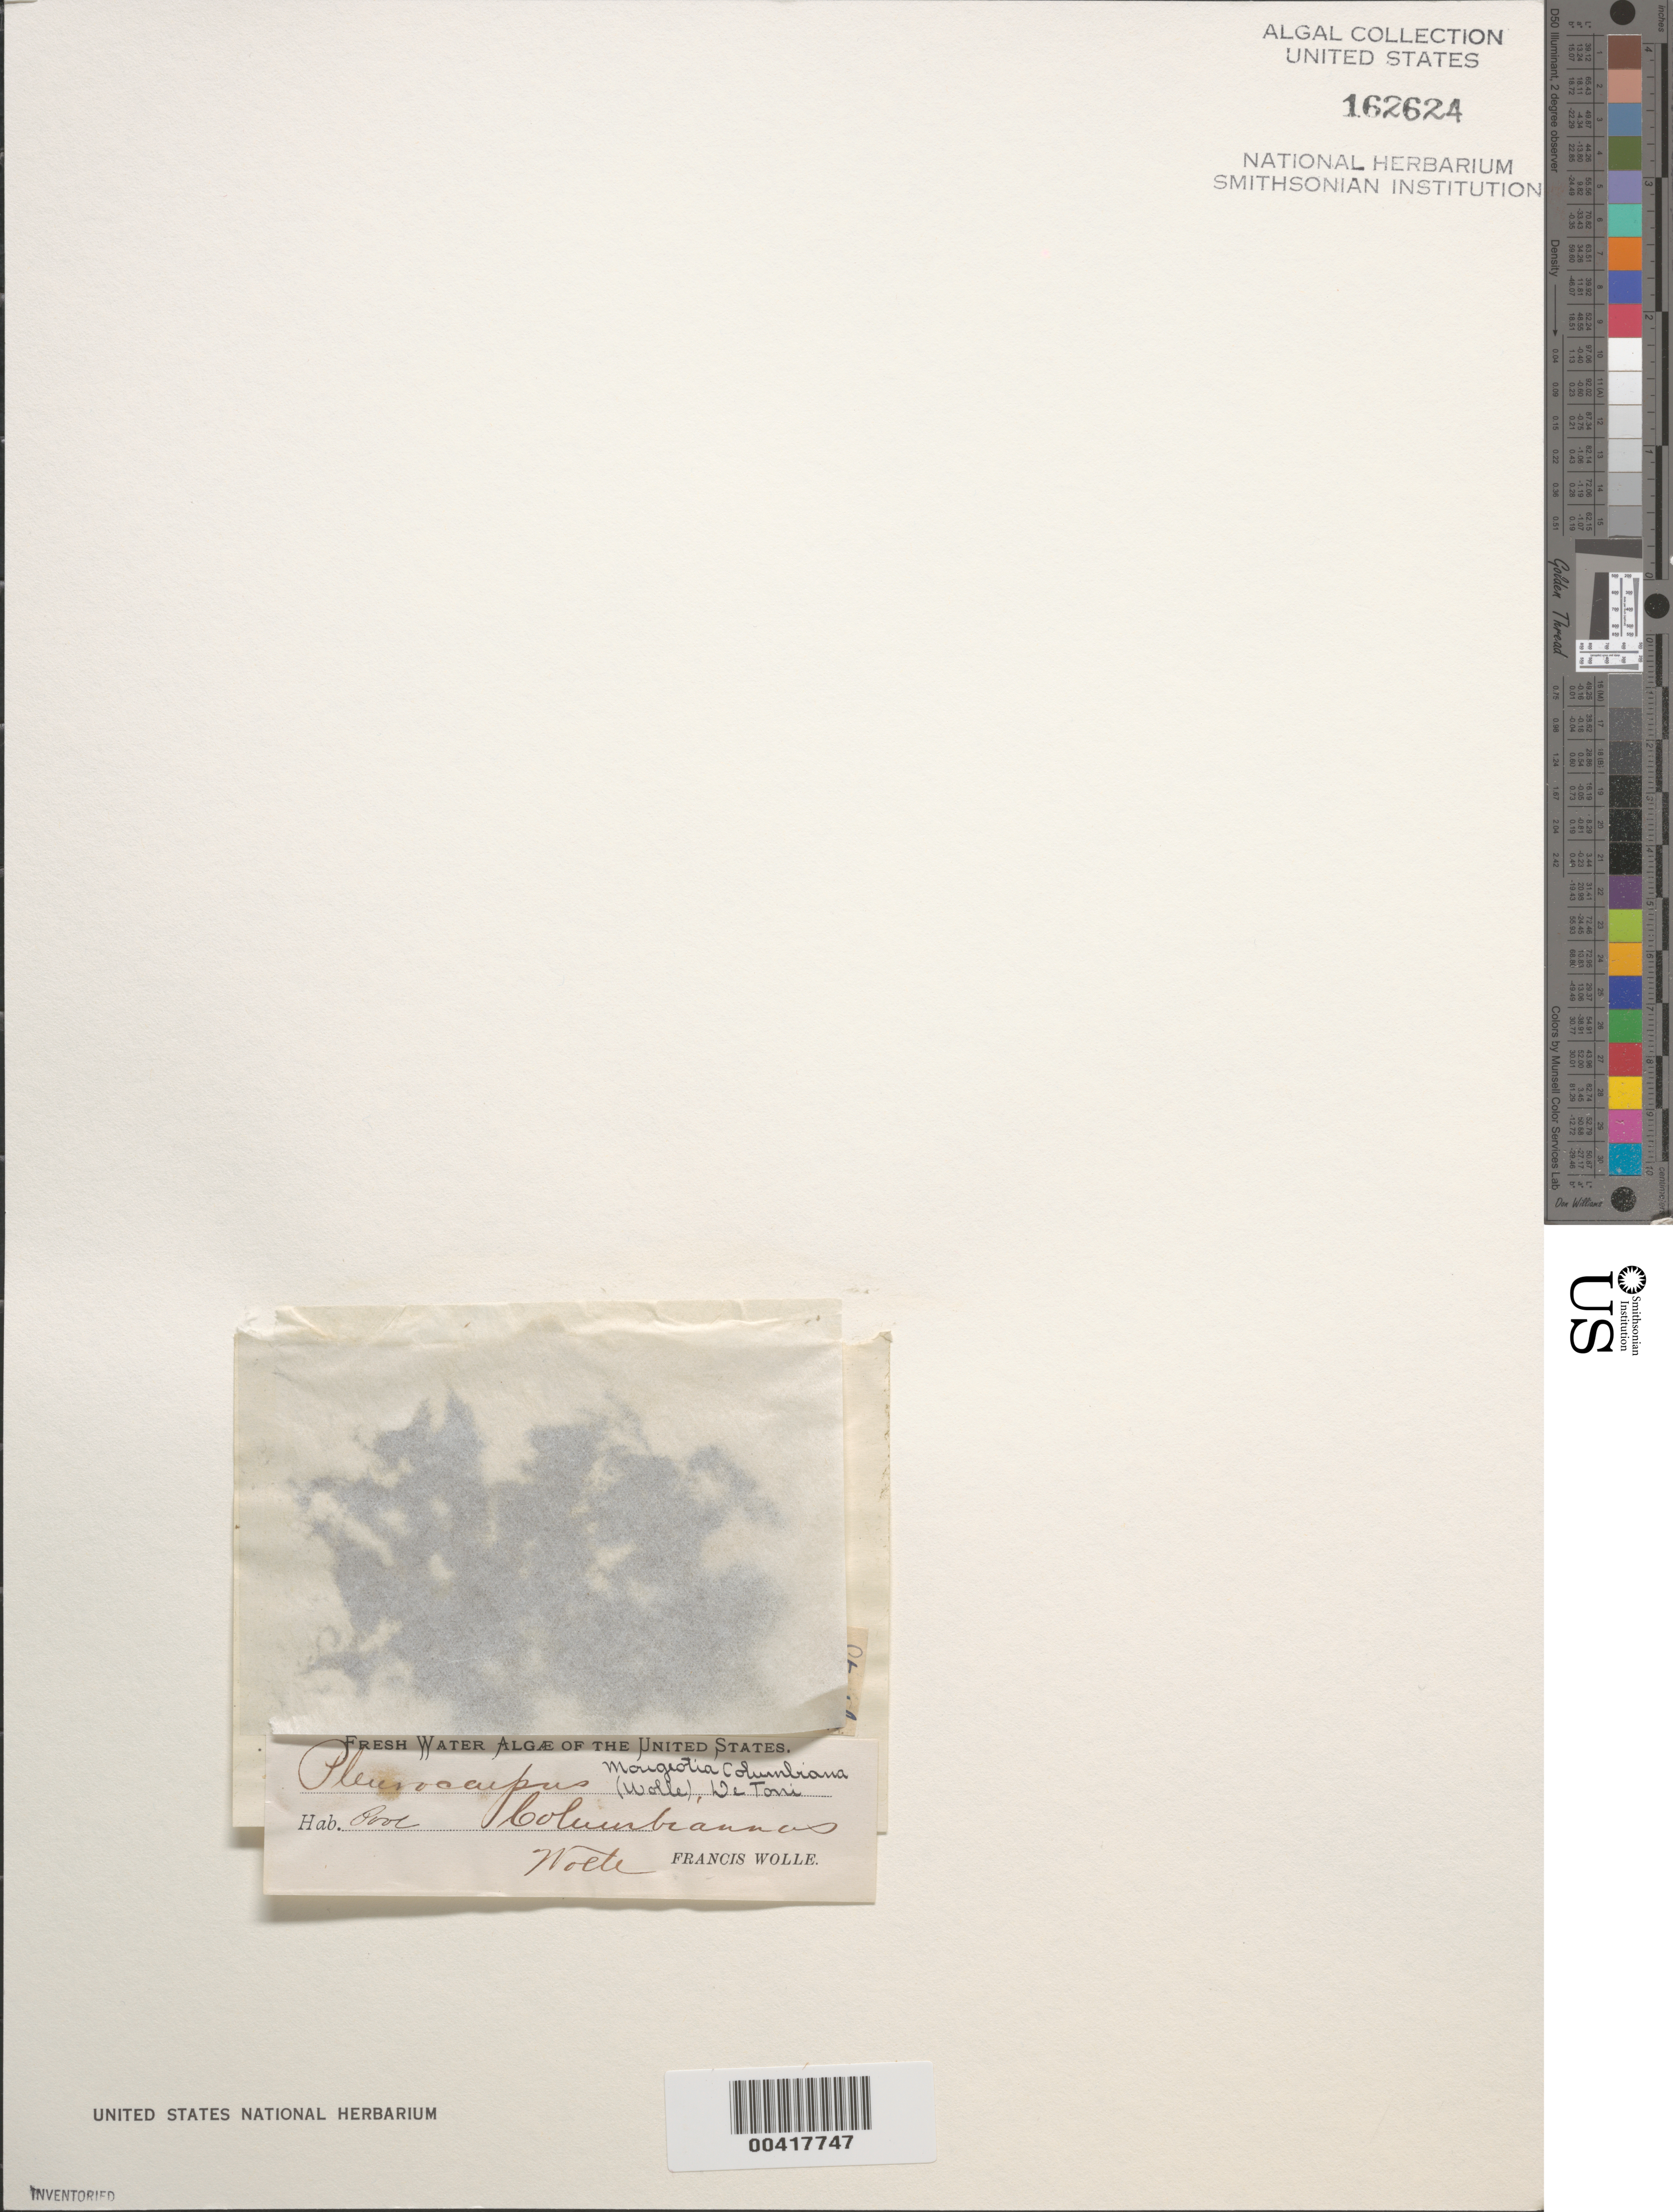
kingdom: Plantae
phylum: Charophyta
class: Zygnematophyceae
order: Zygnematales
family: Zygnemataceae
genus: Mougeotia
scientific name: Mougeotia columbiana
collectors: F. Wolle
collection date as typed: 18--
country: United States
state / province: Pennsylvania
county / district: Lehigh County / Northampton County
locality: Probably Bethlehem area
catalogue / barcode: US 162624